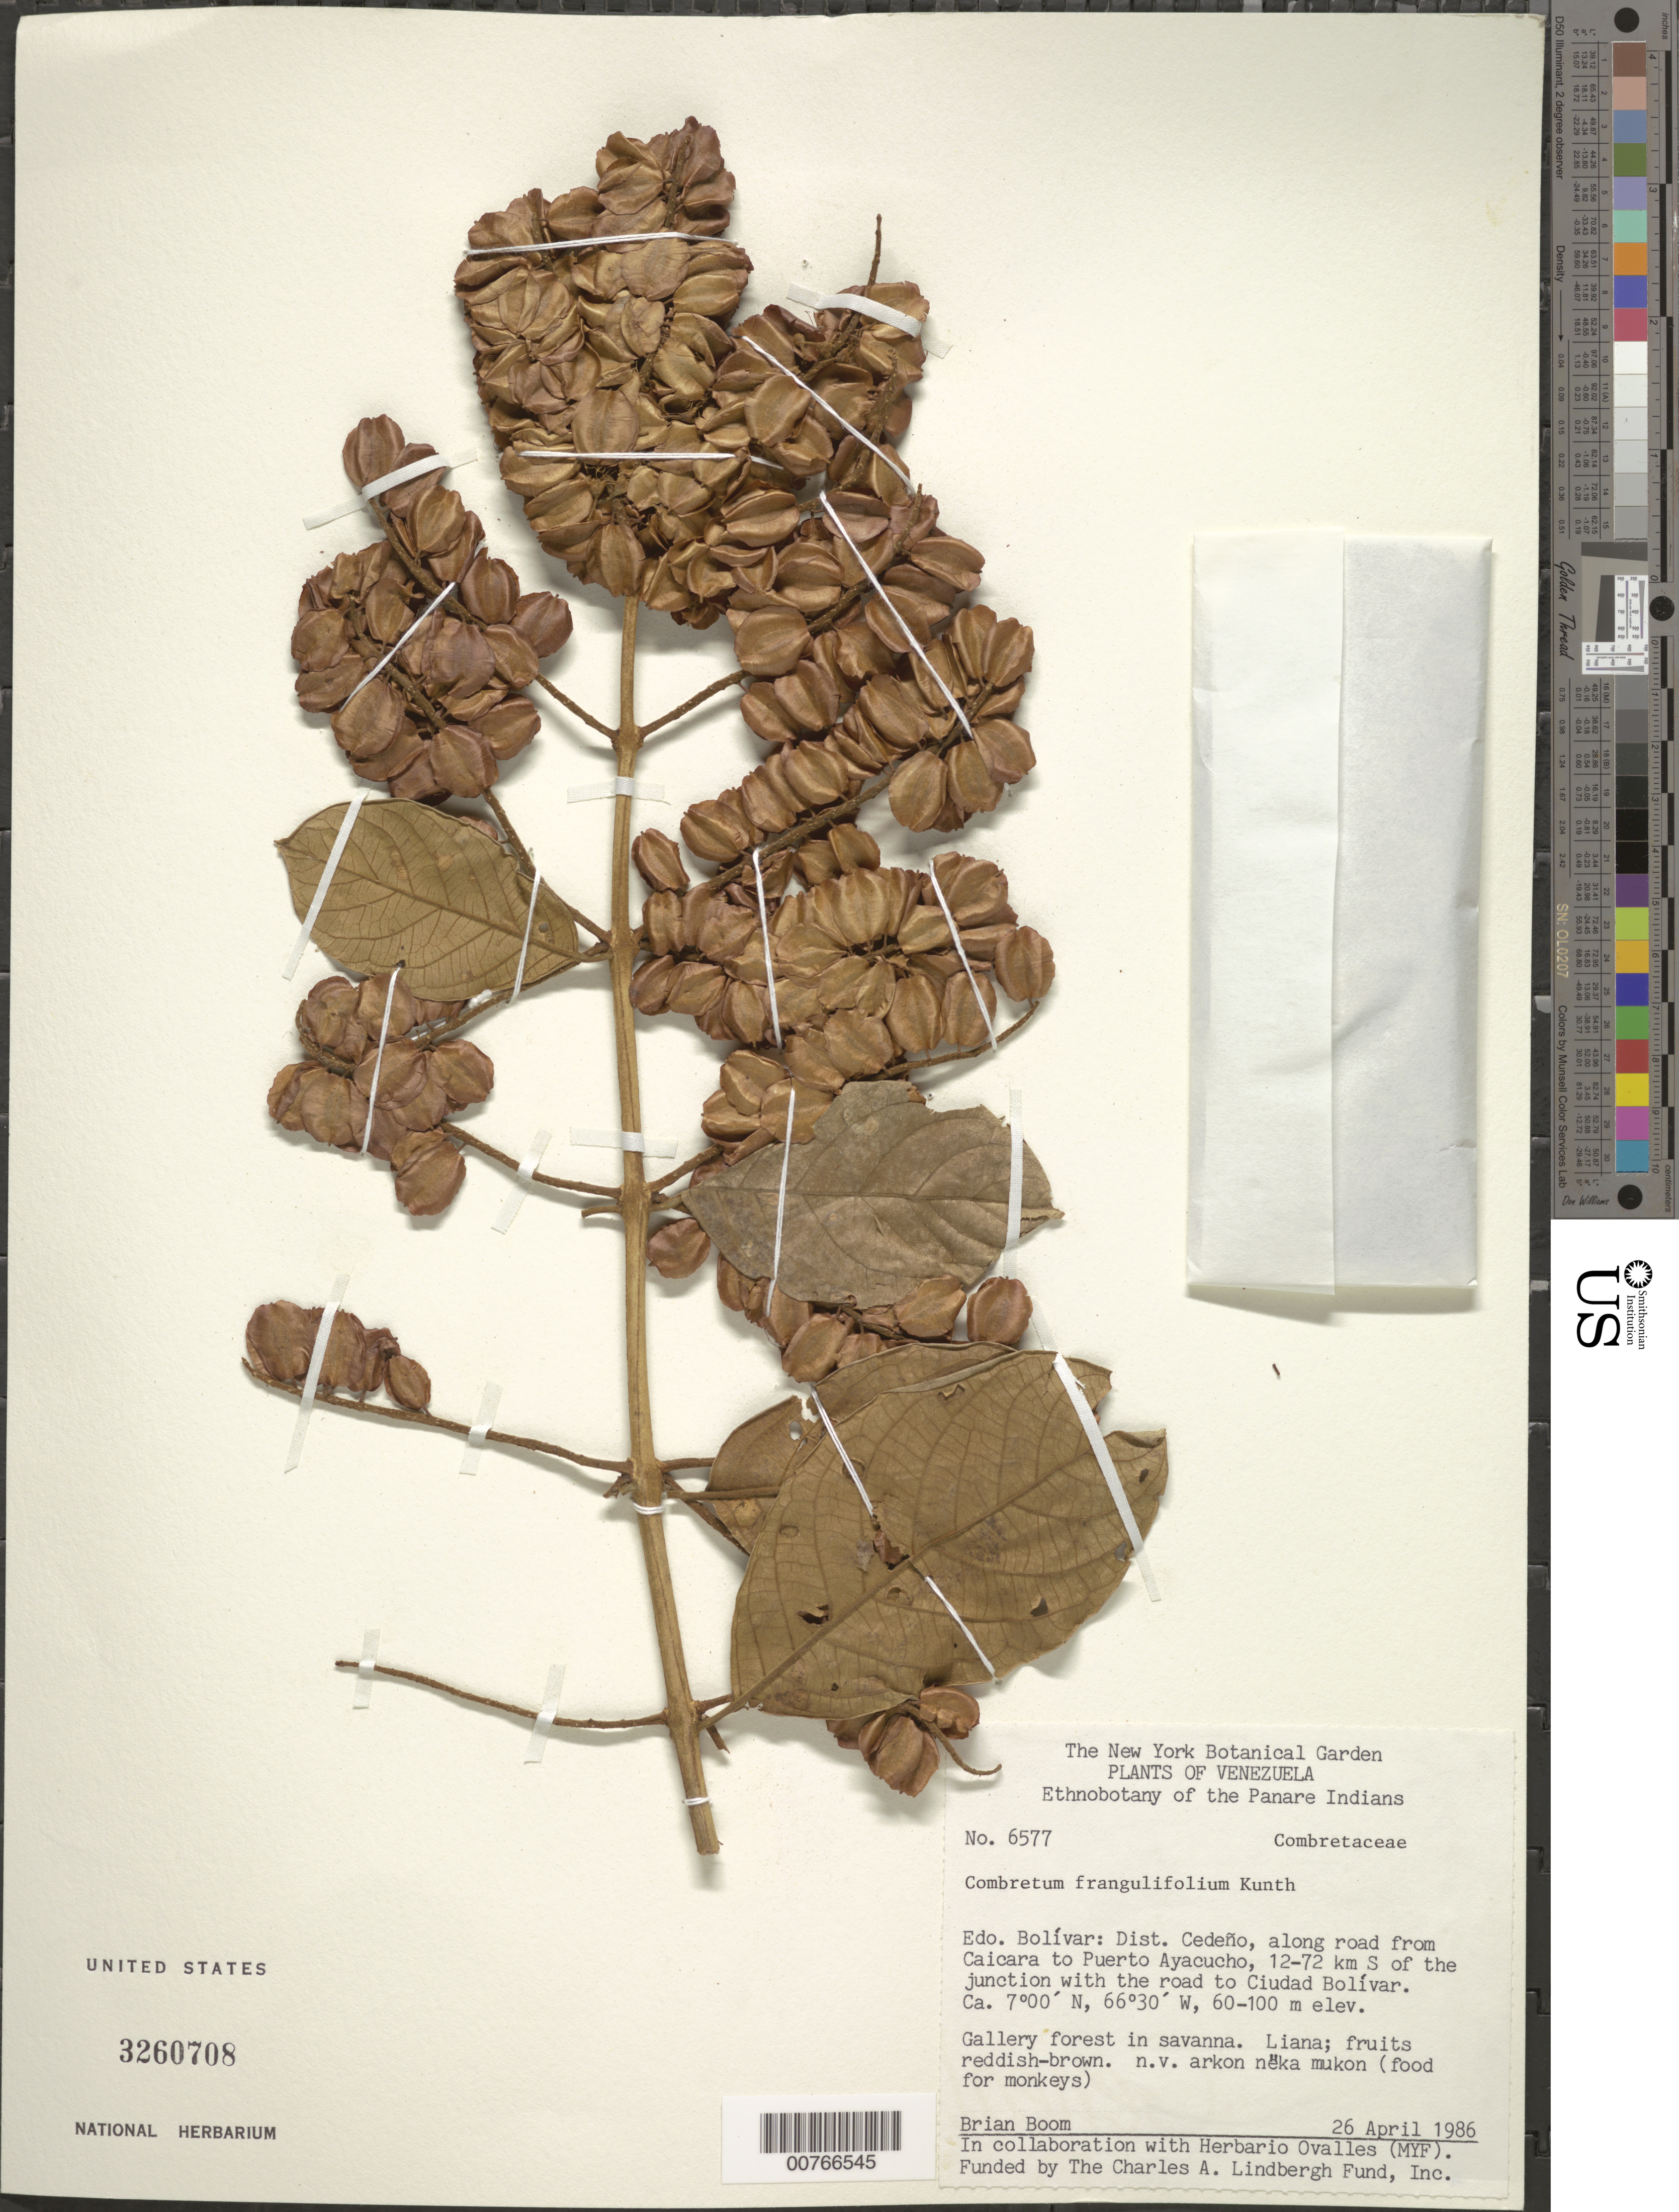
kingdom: Plantae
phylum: Tracheophyta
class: Magnoliopsida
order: Myrtales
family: Combretaceae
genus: Combretum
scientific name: Combretum frangulifolium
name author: Kunth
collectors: B. M. Boom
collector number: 6577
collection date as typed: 26-Apr-86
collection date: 1986-04-26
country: Venezuela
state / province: Bolívar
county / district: Cedeño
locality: Caicara del Orinoco - Puerto Ayacucho carretera, 12-72 km S of the junction of the road to Ciudad Bolívar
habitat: Gallery forest in savanna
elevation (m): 60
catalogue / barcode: US 3260708